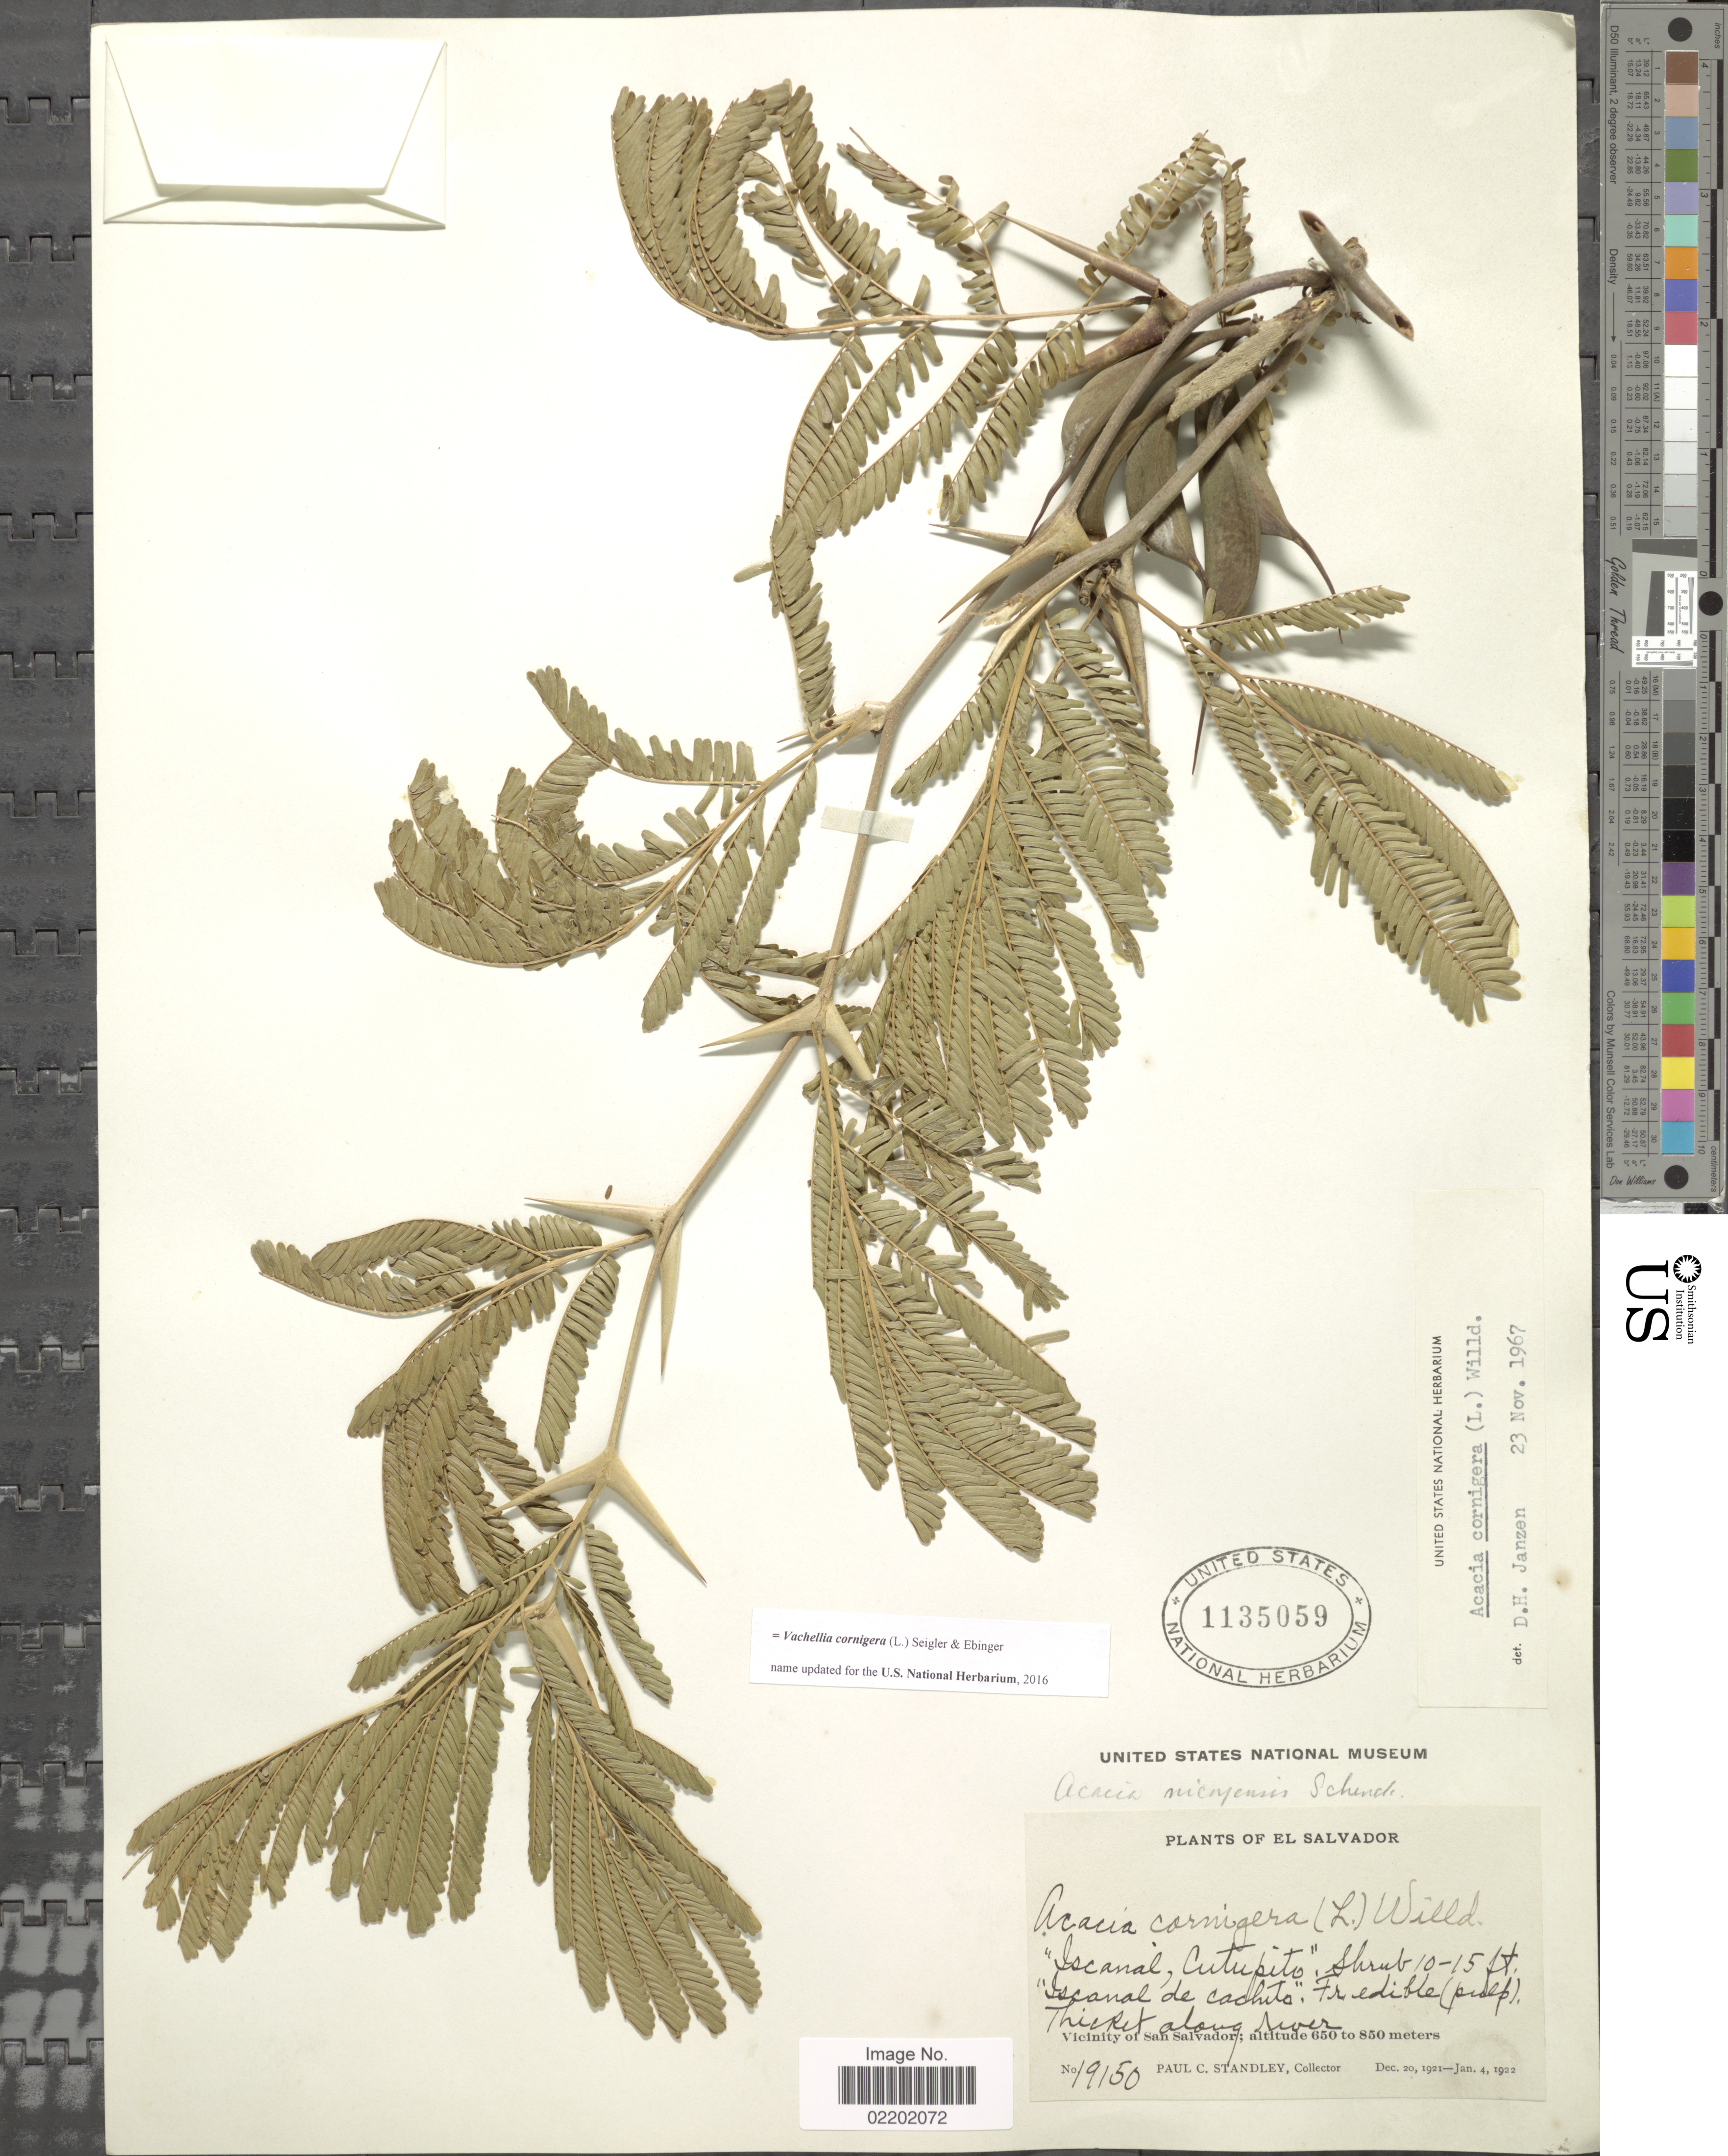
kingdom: Plantae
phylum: Tracheophyta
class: Magnoliopsida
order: Fabales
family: Fabaceae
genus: Vachellia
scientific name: Vachellia cornigera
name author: (L.) Seigler & Ebinger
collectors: P. C. Standley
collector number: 19150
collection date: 1921-12-20/1922-01-04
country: El Salvador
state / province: San Salvador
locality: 'Iscanal, Cutupito', 'Iscanal de cachito', Thicket along river, Vicinity of San Salvador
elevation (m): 650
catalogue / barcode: US 1135059